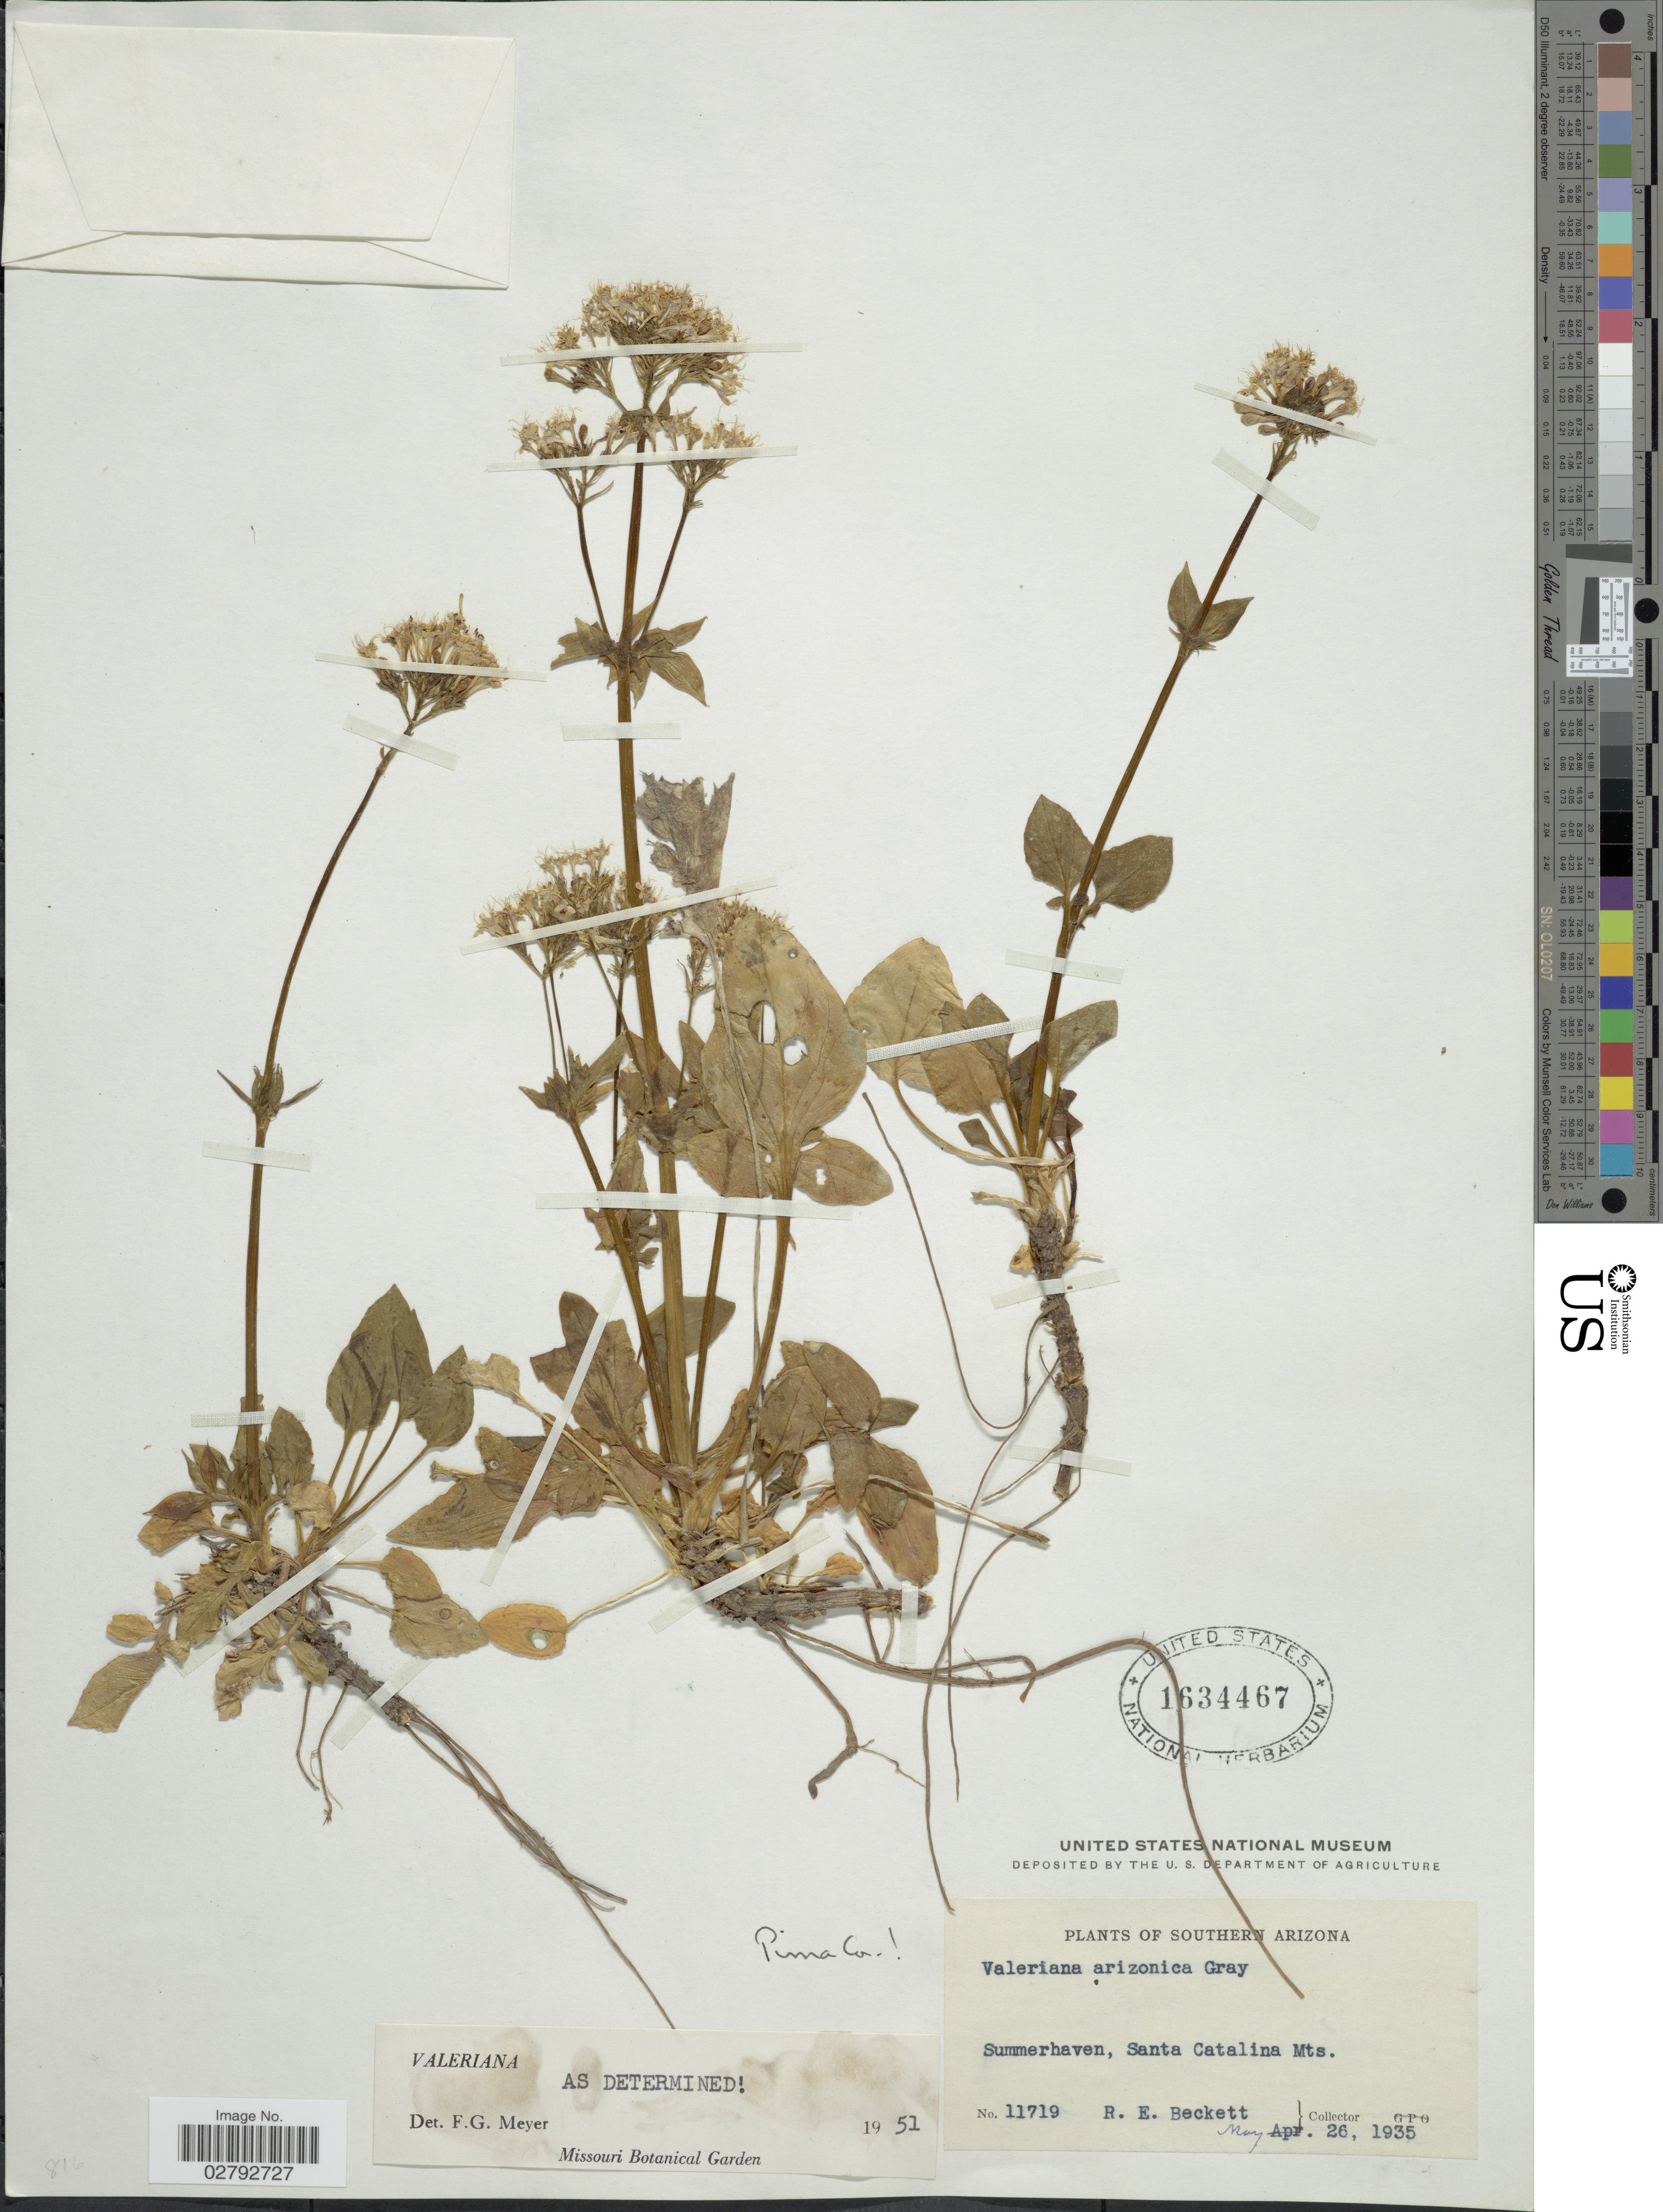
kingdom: Plantae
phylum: Tracheophyta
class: Magnoliopsida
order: Dipsacales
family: Caprifoliaceae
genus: Valeriana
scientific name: Valeriana arizonica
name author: A. Gray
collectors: R. Beckett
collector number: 11719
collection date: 1935-05-26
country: United States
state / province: Arizona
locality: Southern Arizona. Summerhaven, Santa Catalina Mts. Pima Co.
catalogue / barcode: US 1634467